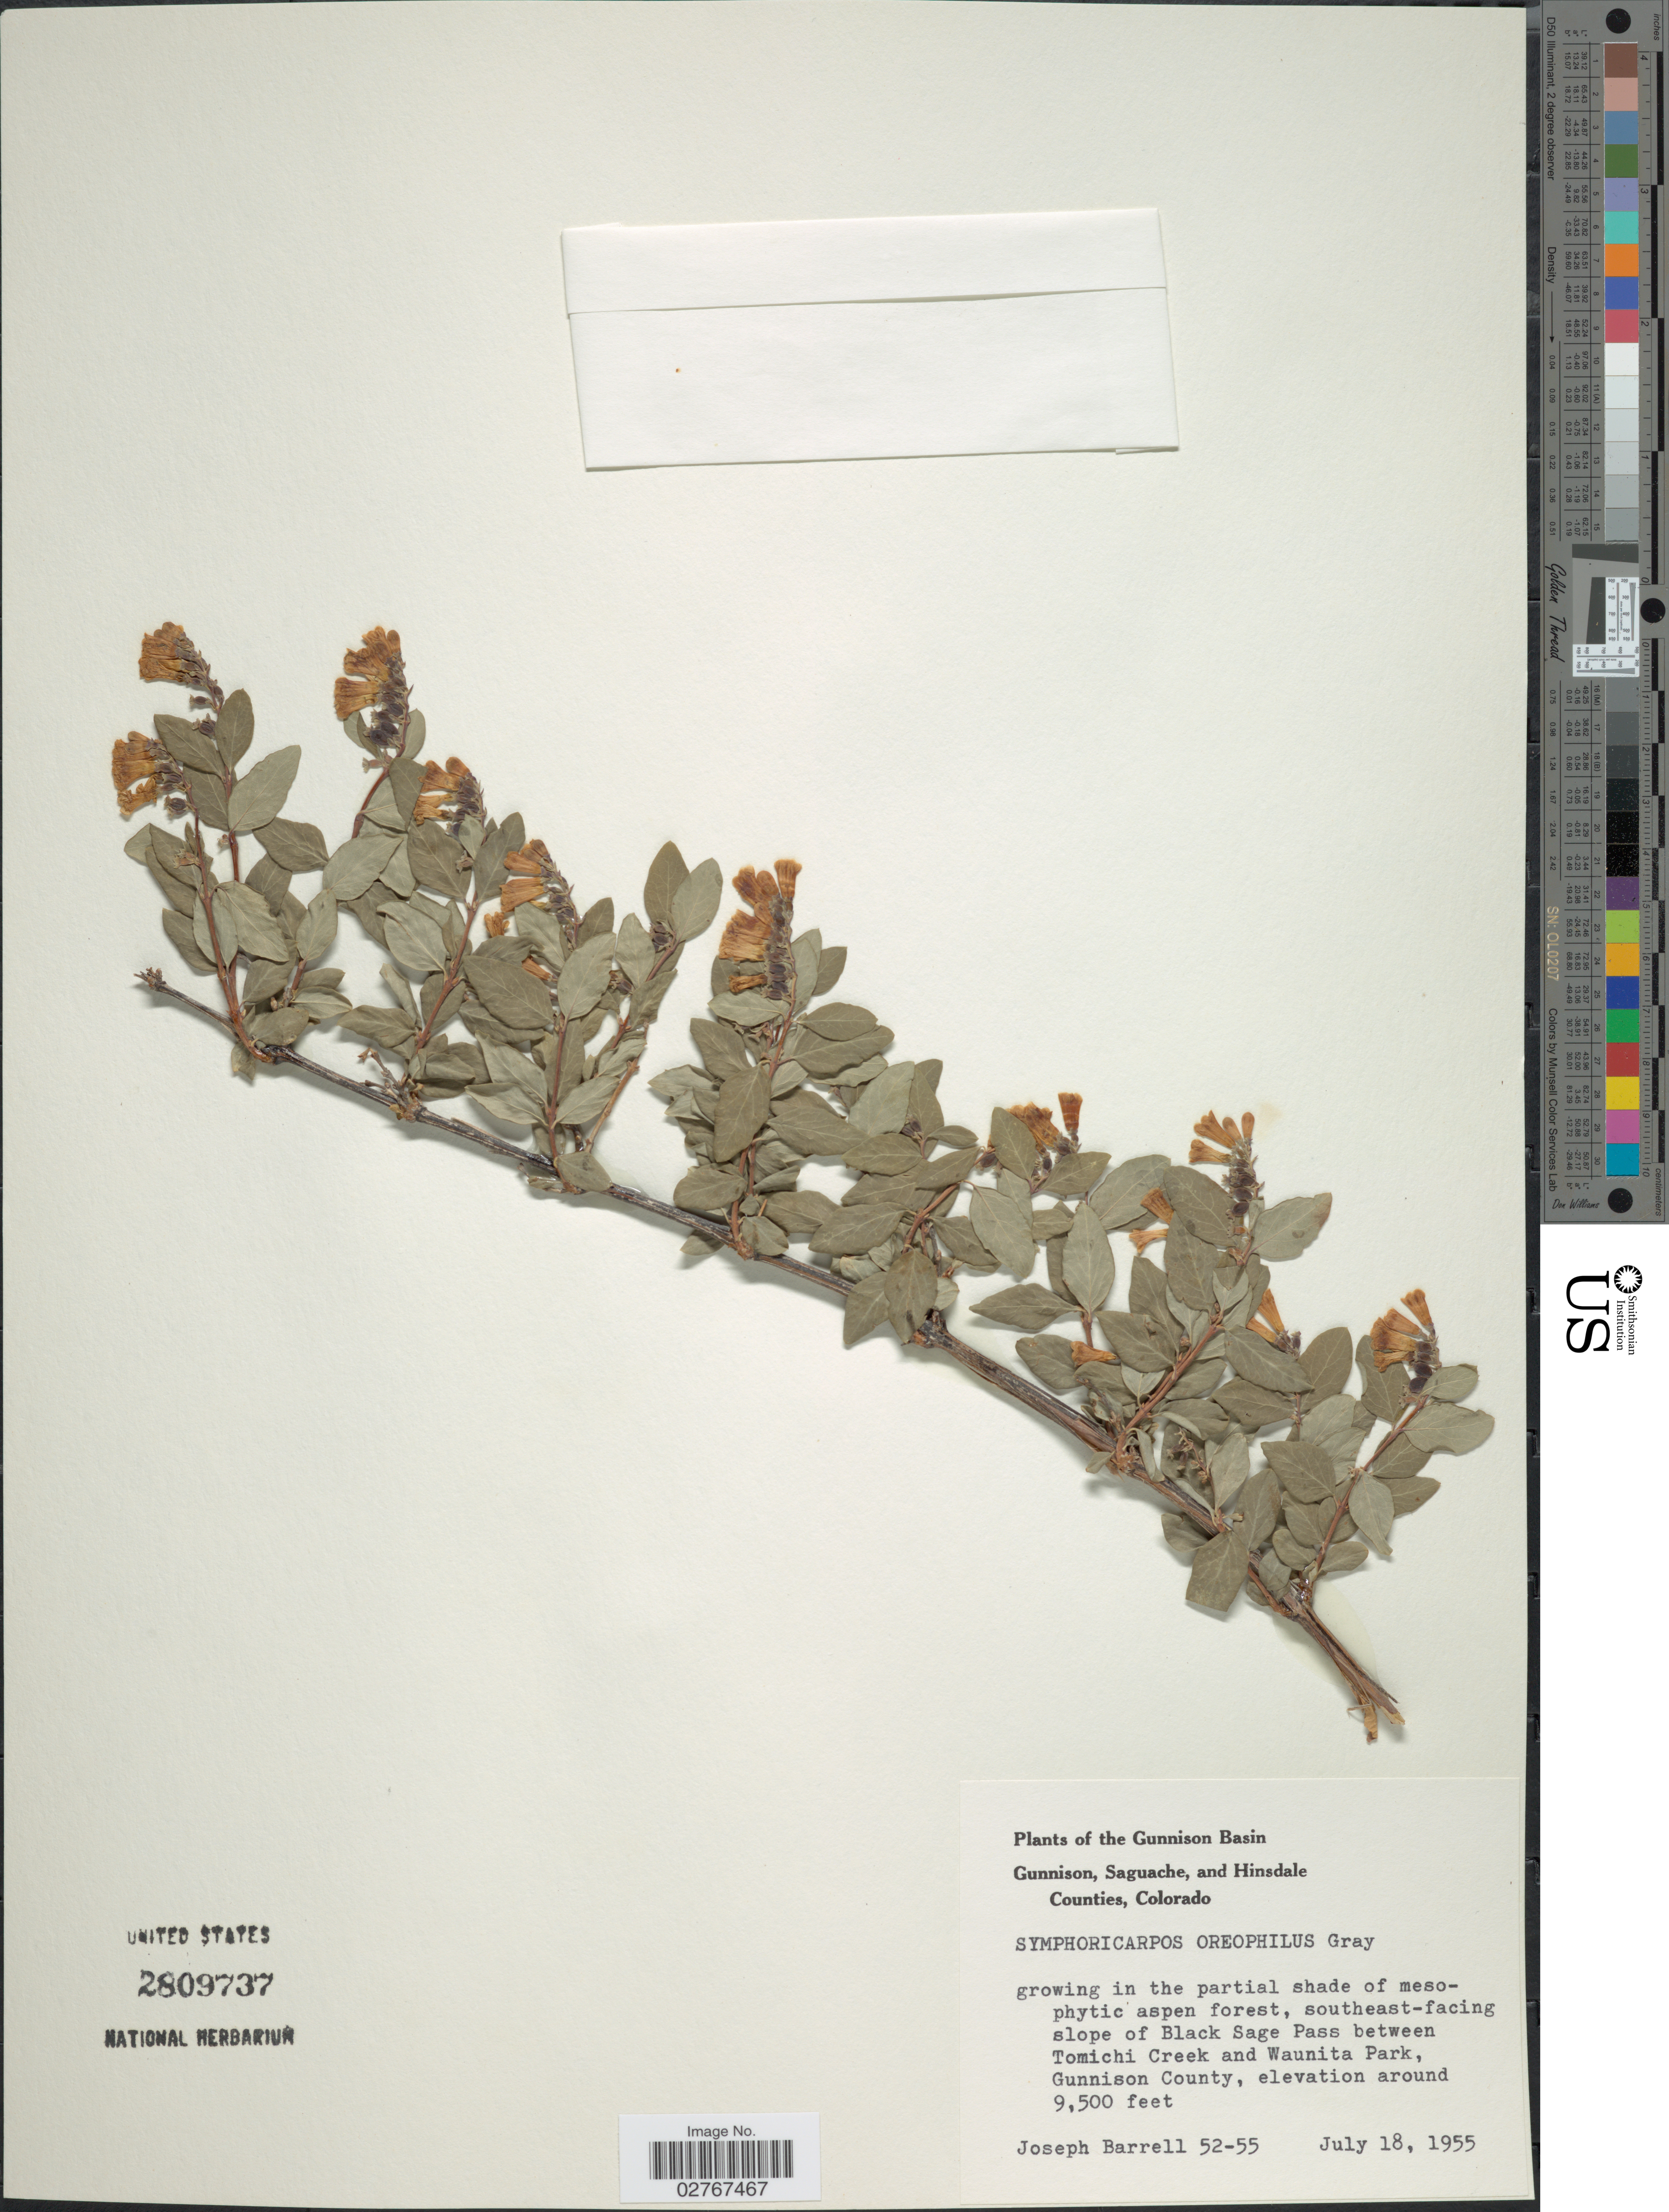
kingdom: Plantae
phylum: Tracheophyta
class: Magnoliopsida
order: Dipsacales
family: Caprifoliaceae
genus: Symphoricarpos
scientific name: Symphoricarpos oreophilus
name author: A. Gray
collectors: J. Barrell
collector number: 52-55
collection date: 1955-07-18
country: United States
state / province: Colorado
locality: Gunnison Basin, southeast-facing slope of Black Sage Pass between Tomichi Creek and Waunita Park, Gunnison County.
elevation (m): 2896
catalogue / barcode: US 2809737